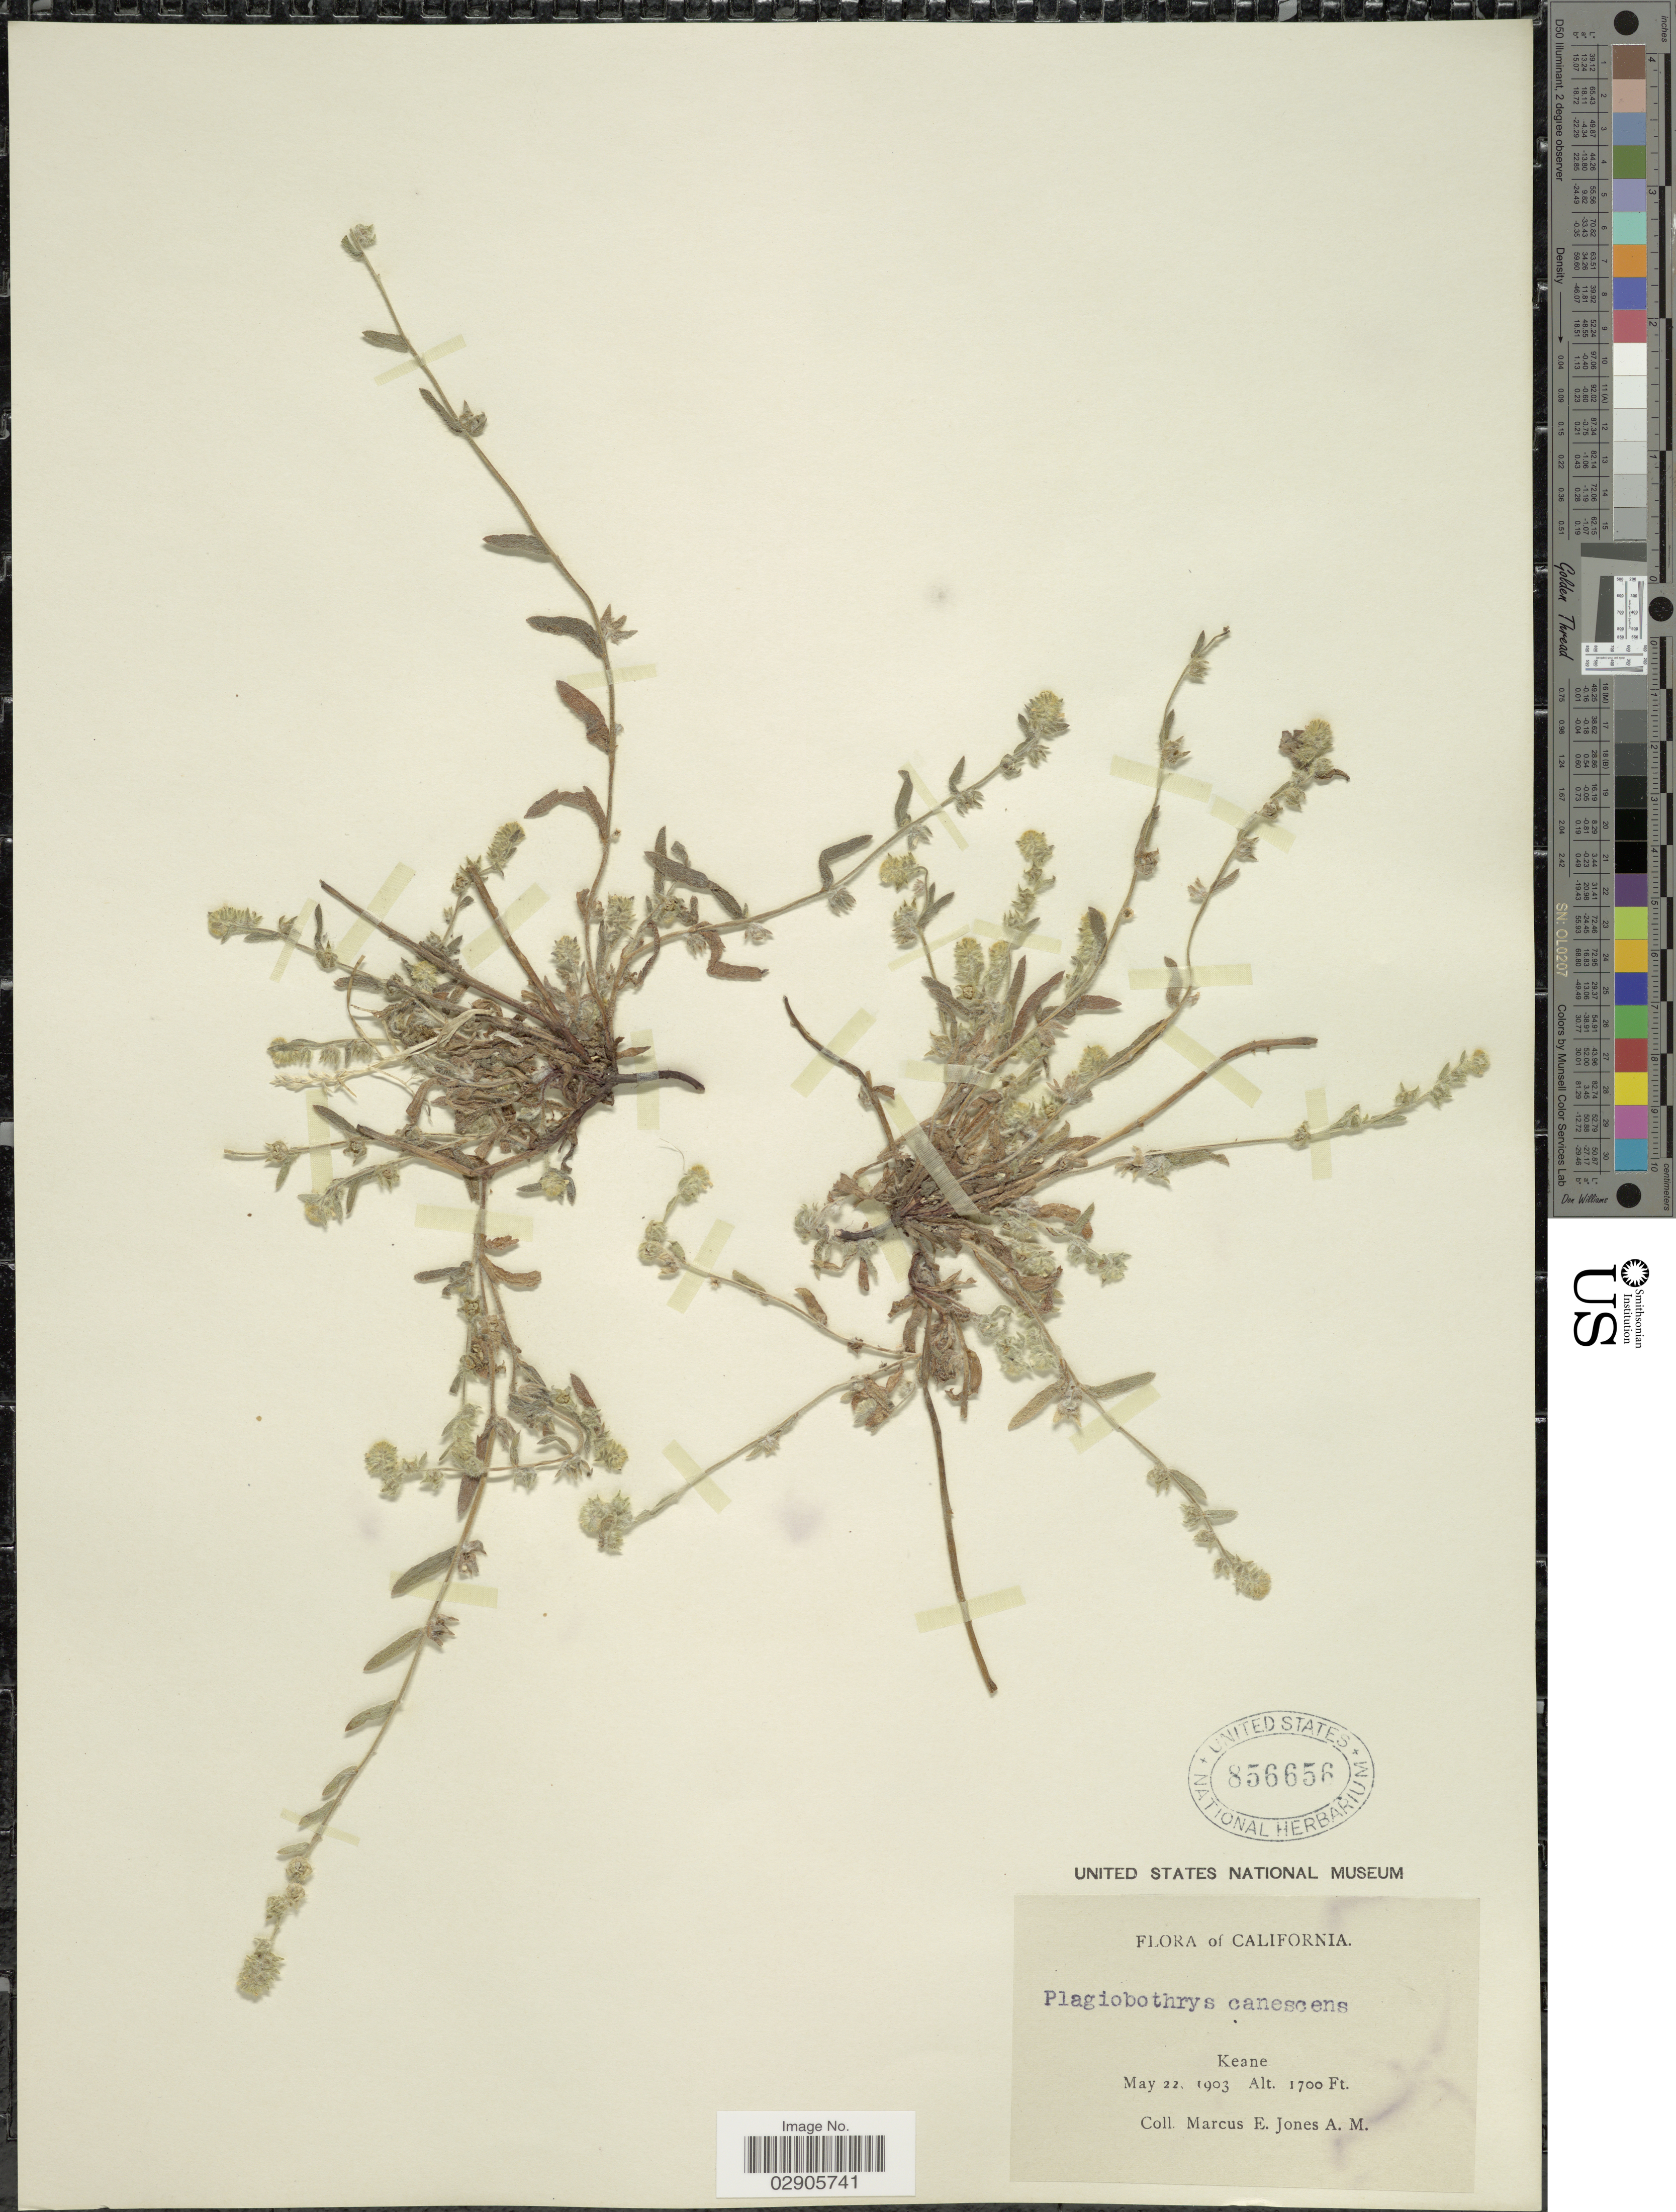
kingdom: Plantae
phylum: Tracheophyta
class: Magnoliopsida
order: Boraginales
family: Boraginaceae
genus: Plagiobothrys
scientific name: Plagiobothrys canescens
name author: Benth.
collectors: M. E. Jones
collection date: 1903-05-22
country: United States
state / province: California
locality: Keane.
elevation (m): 518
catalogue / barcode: US 856656